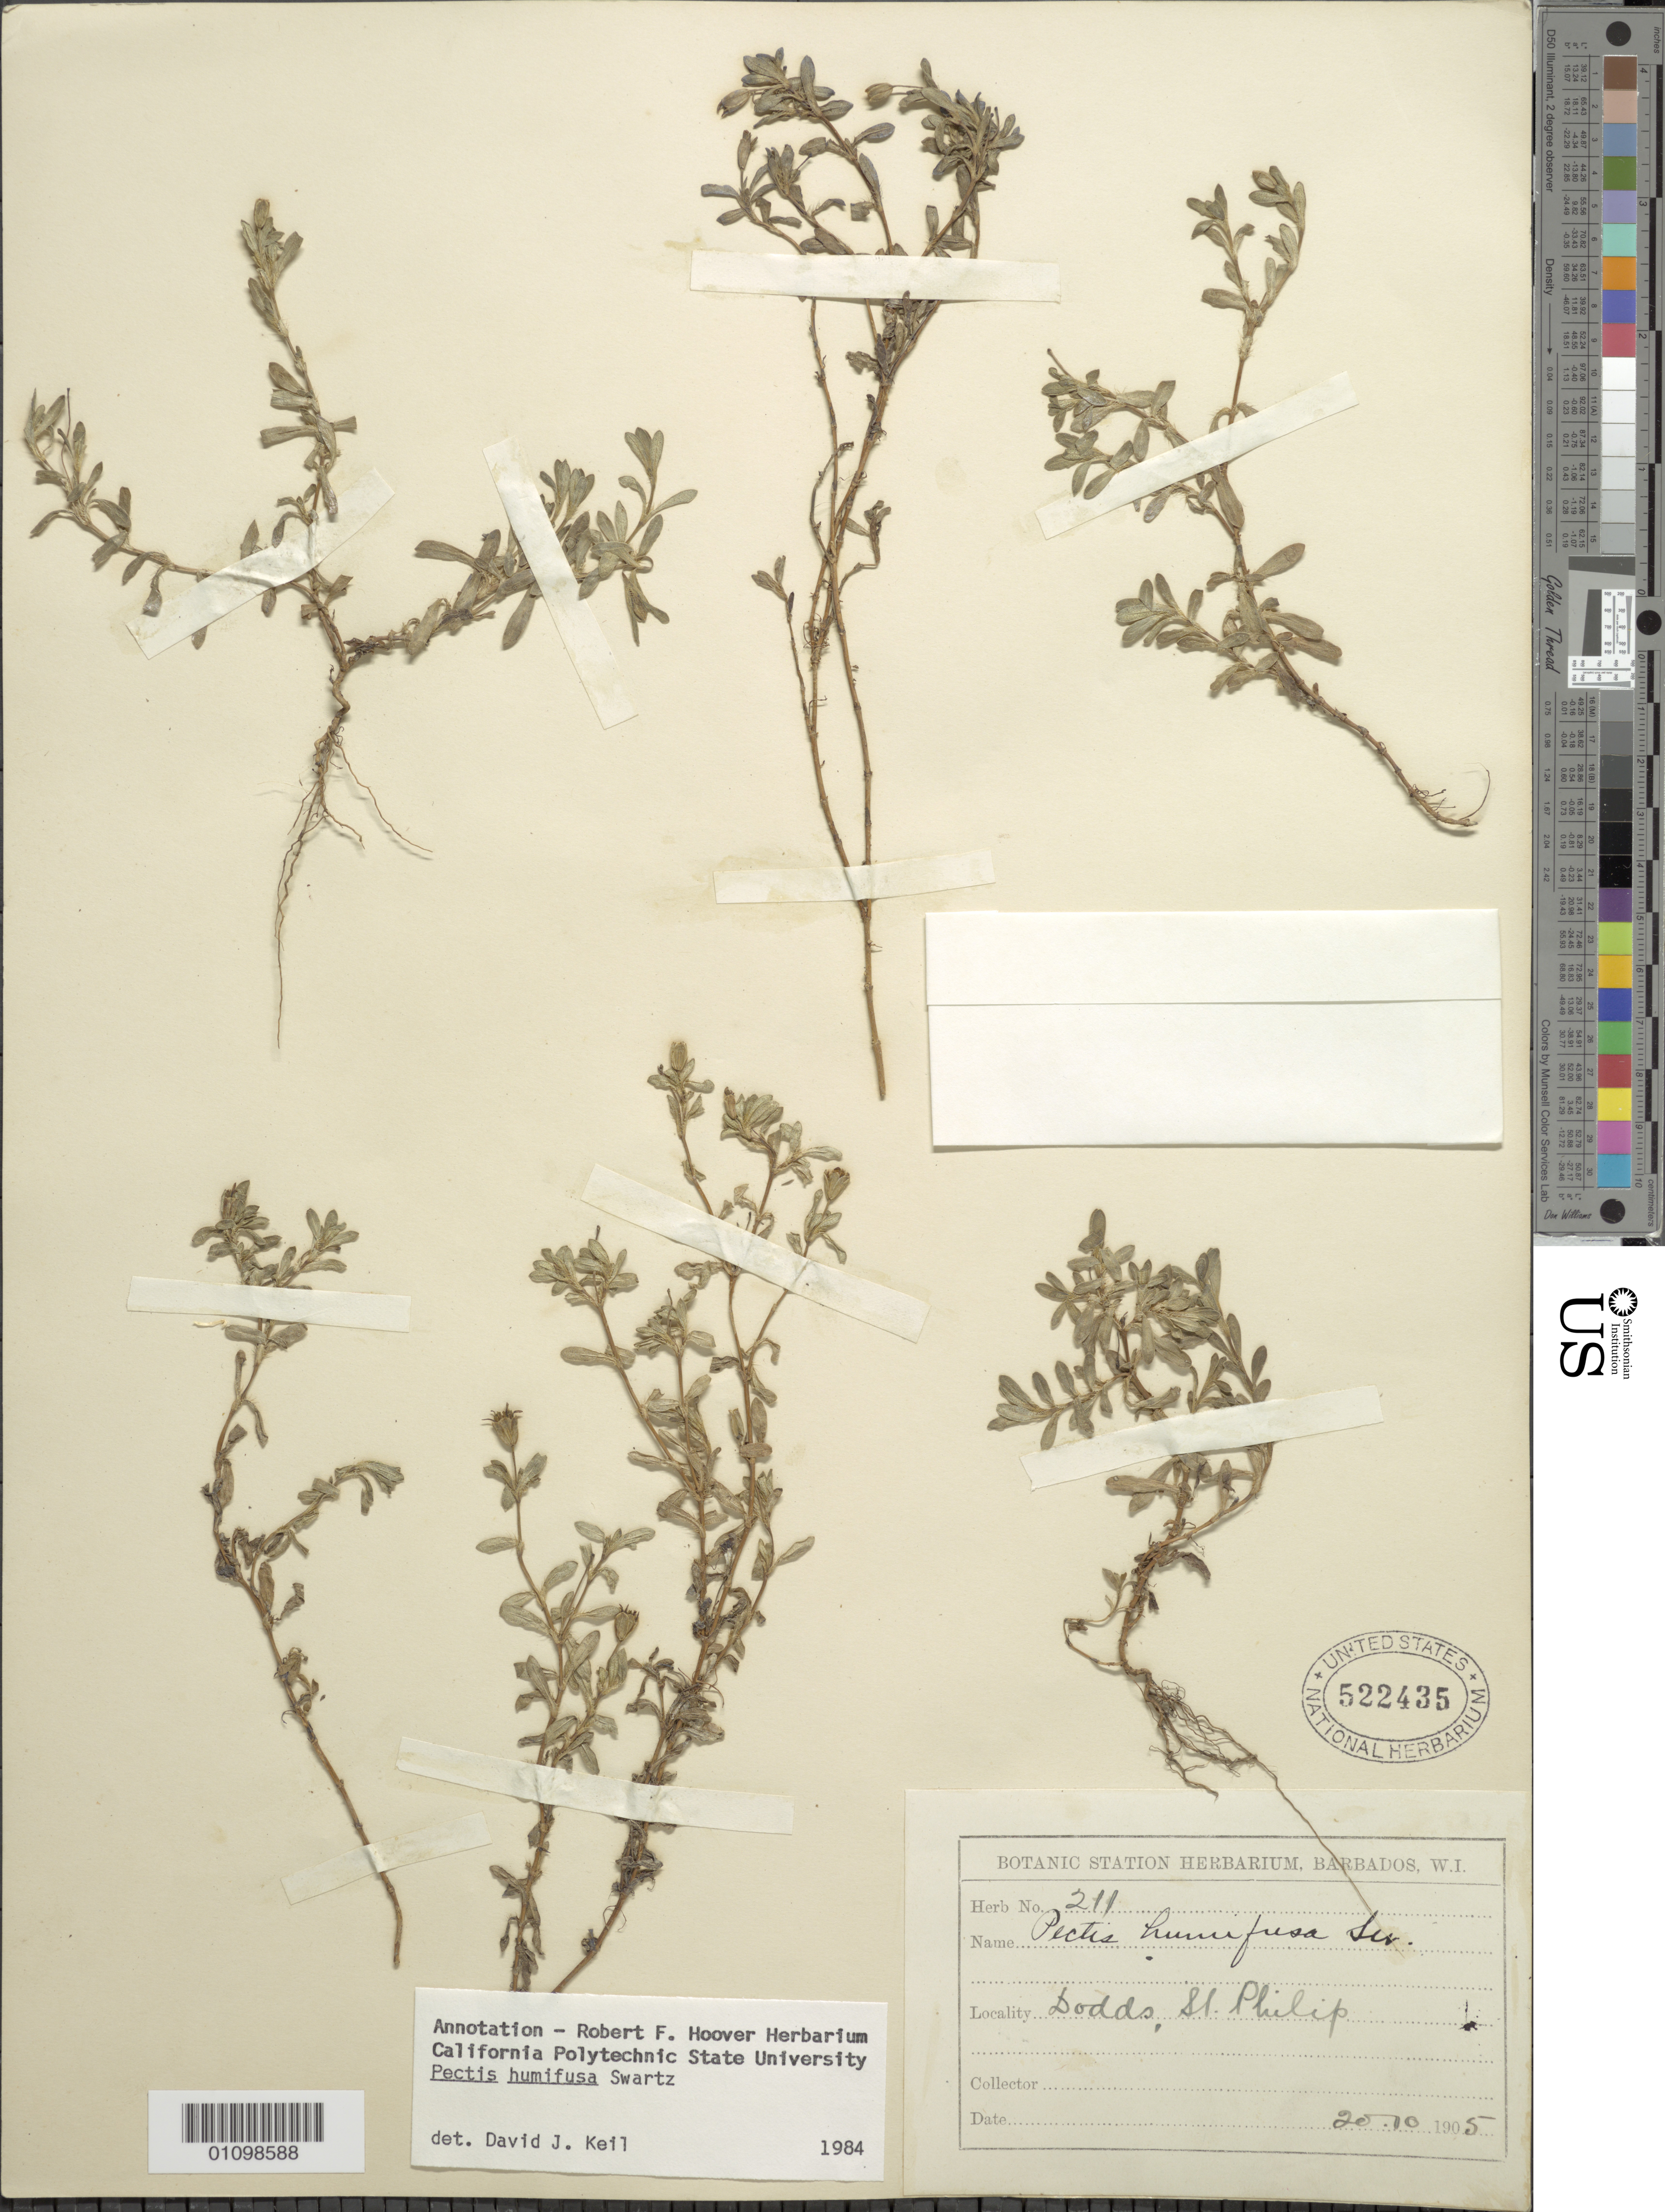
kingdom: Plantae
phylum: Tracheophyta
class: Magnoliopsida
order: Asterales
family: Asteraceae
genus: Pectis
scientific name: Pectis humifusa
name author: Sw.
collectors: ex herb. Bot. Sta. Barbados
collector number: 211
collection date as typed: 20 Oct 1905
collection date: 1905-10-20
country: Barbados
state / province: Saint Philip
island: Barbados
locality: Dodds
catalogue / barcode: US 522435